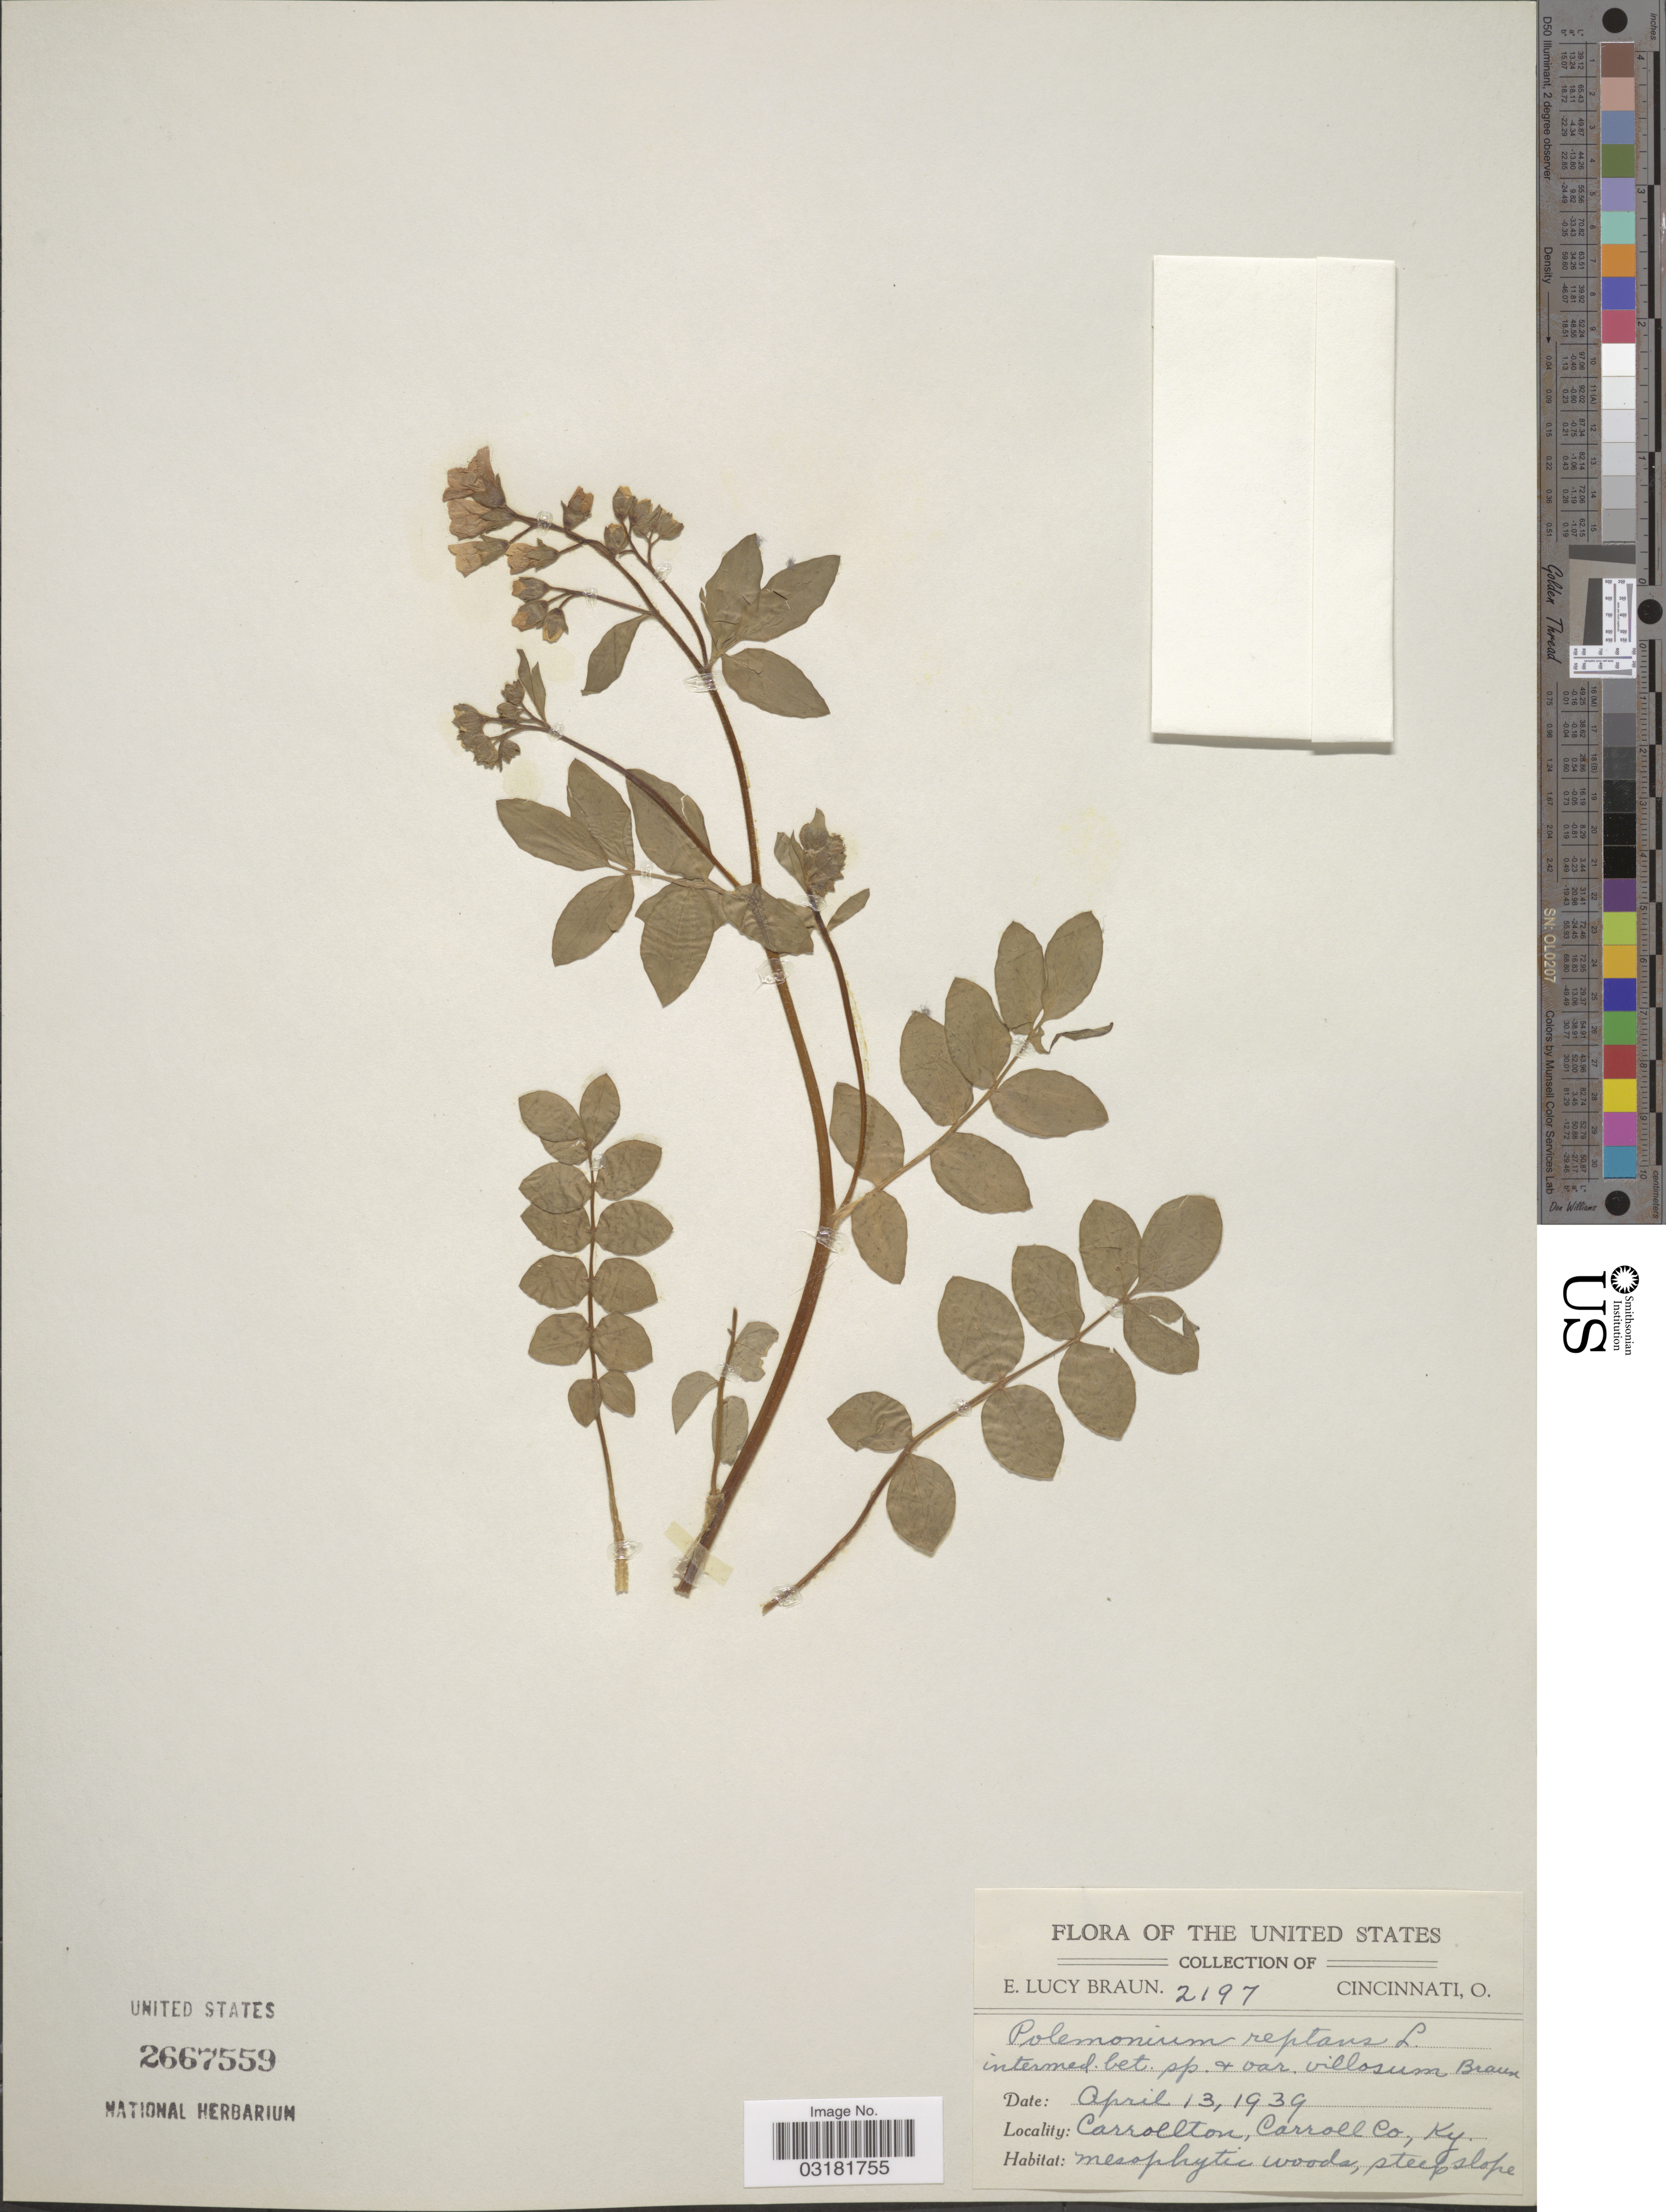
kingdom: Plantae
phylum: Tracheophyta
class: Magnoliopsida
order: Ericales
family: Polemoniaceae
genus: Polemonium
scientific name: Polemonium reptans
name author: L.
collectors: E. L. Braun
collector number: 2197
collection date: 1939-04-13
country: United States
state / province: Kentucky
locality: Carrollton, Carroll Co., Ky.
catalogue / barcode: US 2667559